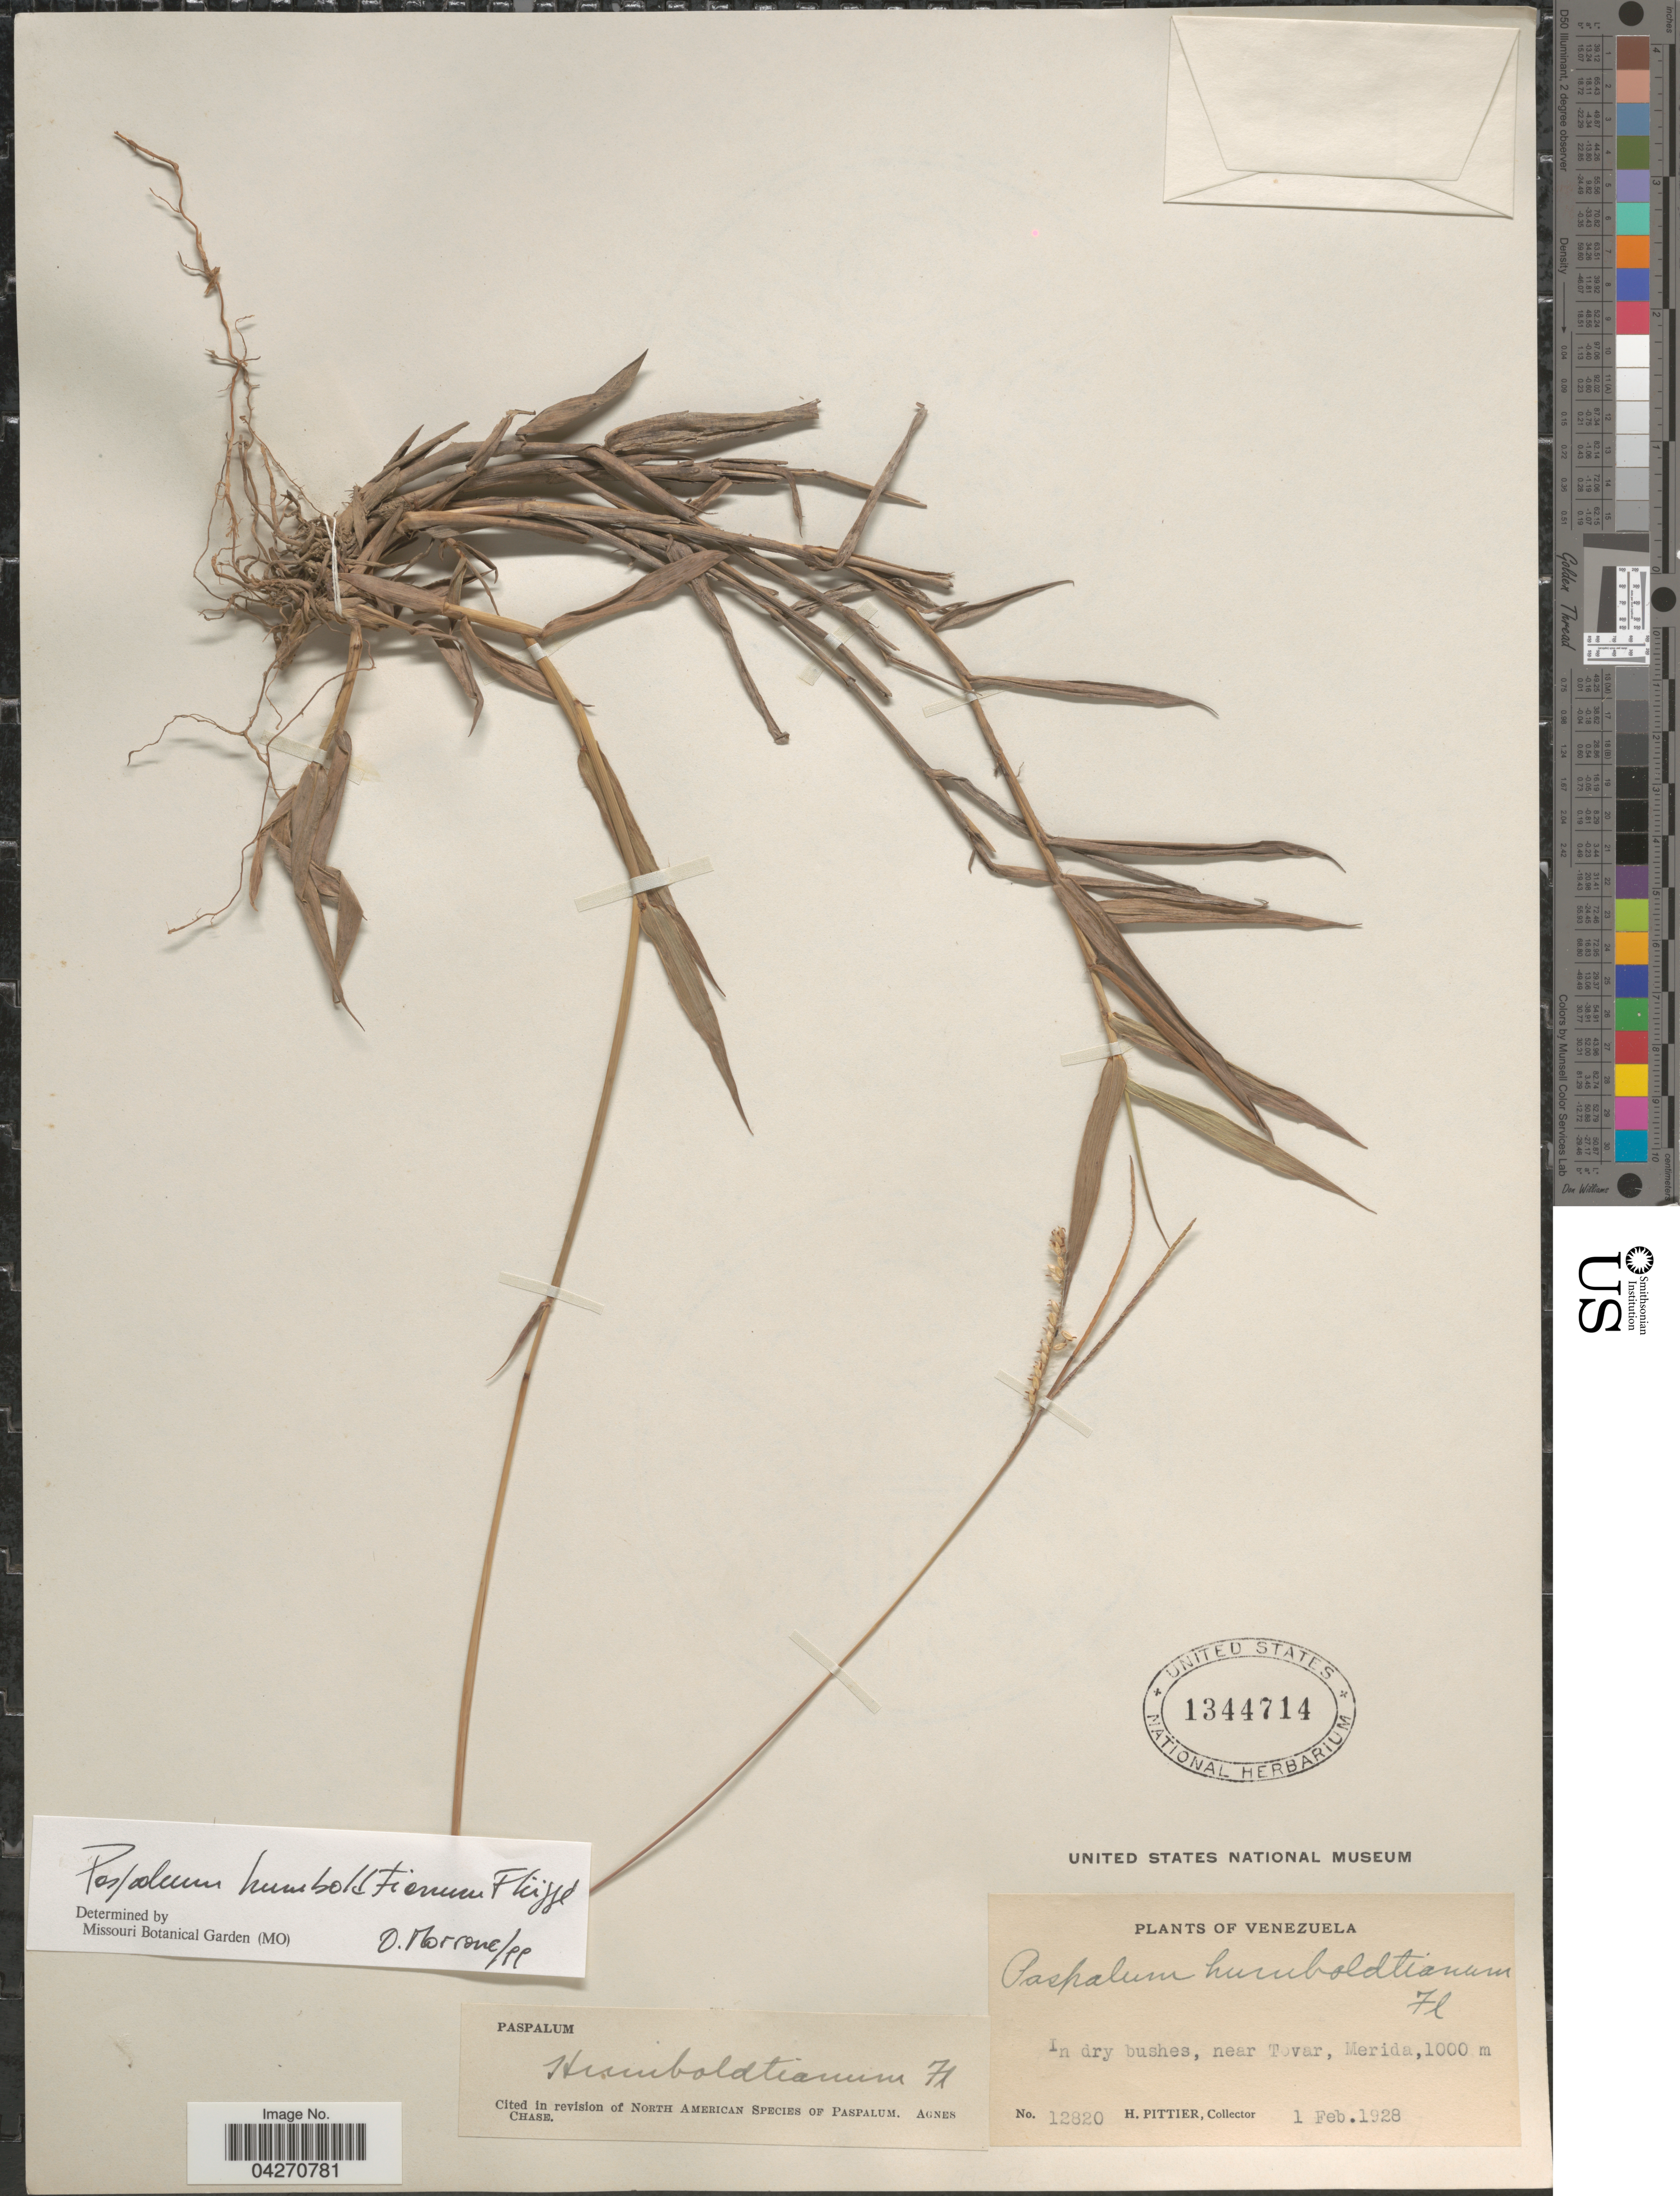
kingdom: Plantae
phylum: Tracheophyta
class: Liliopsida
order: Poales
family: Poaceae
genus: Paspalum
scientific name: Paspalum humboldtianum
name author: Flüggé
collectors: H. F. Pittier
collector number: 12820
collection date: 1928-02-01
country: Venezuela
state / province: Merida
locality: In dry bushes, near Tovar.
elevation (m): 1000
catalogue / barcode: US 1344714